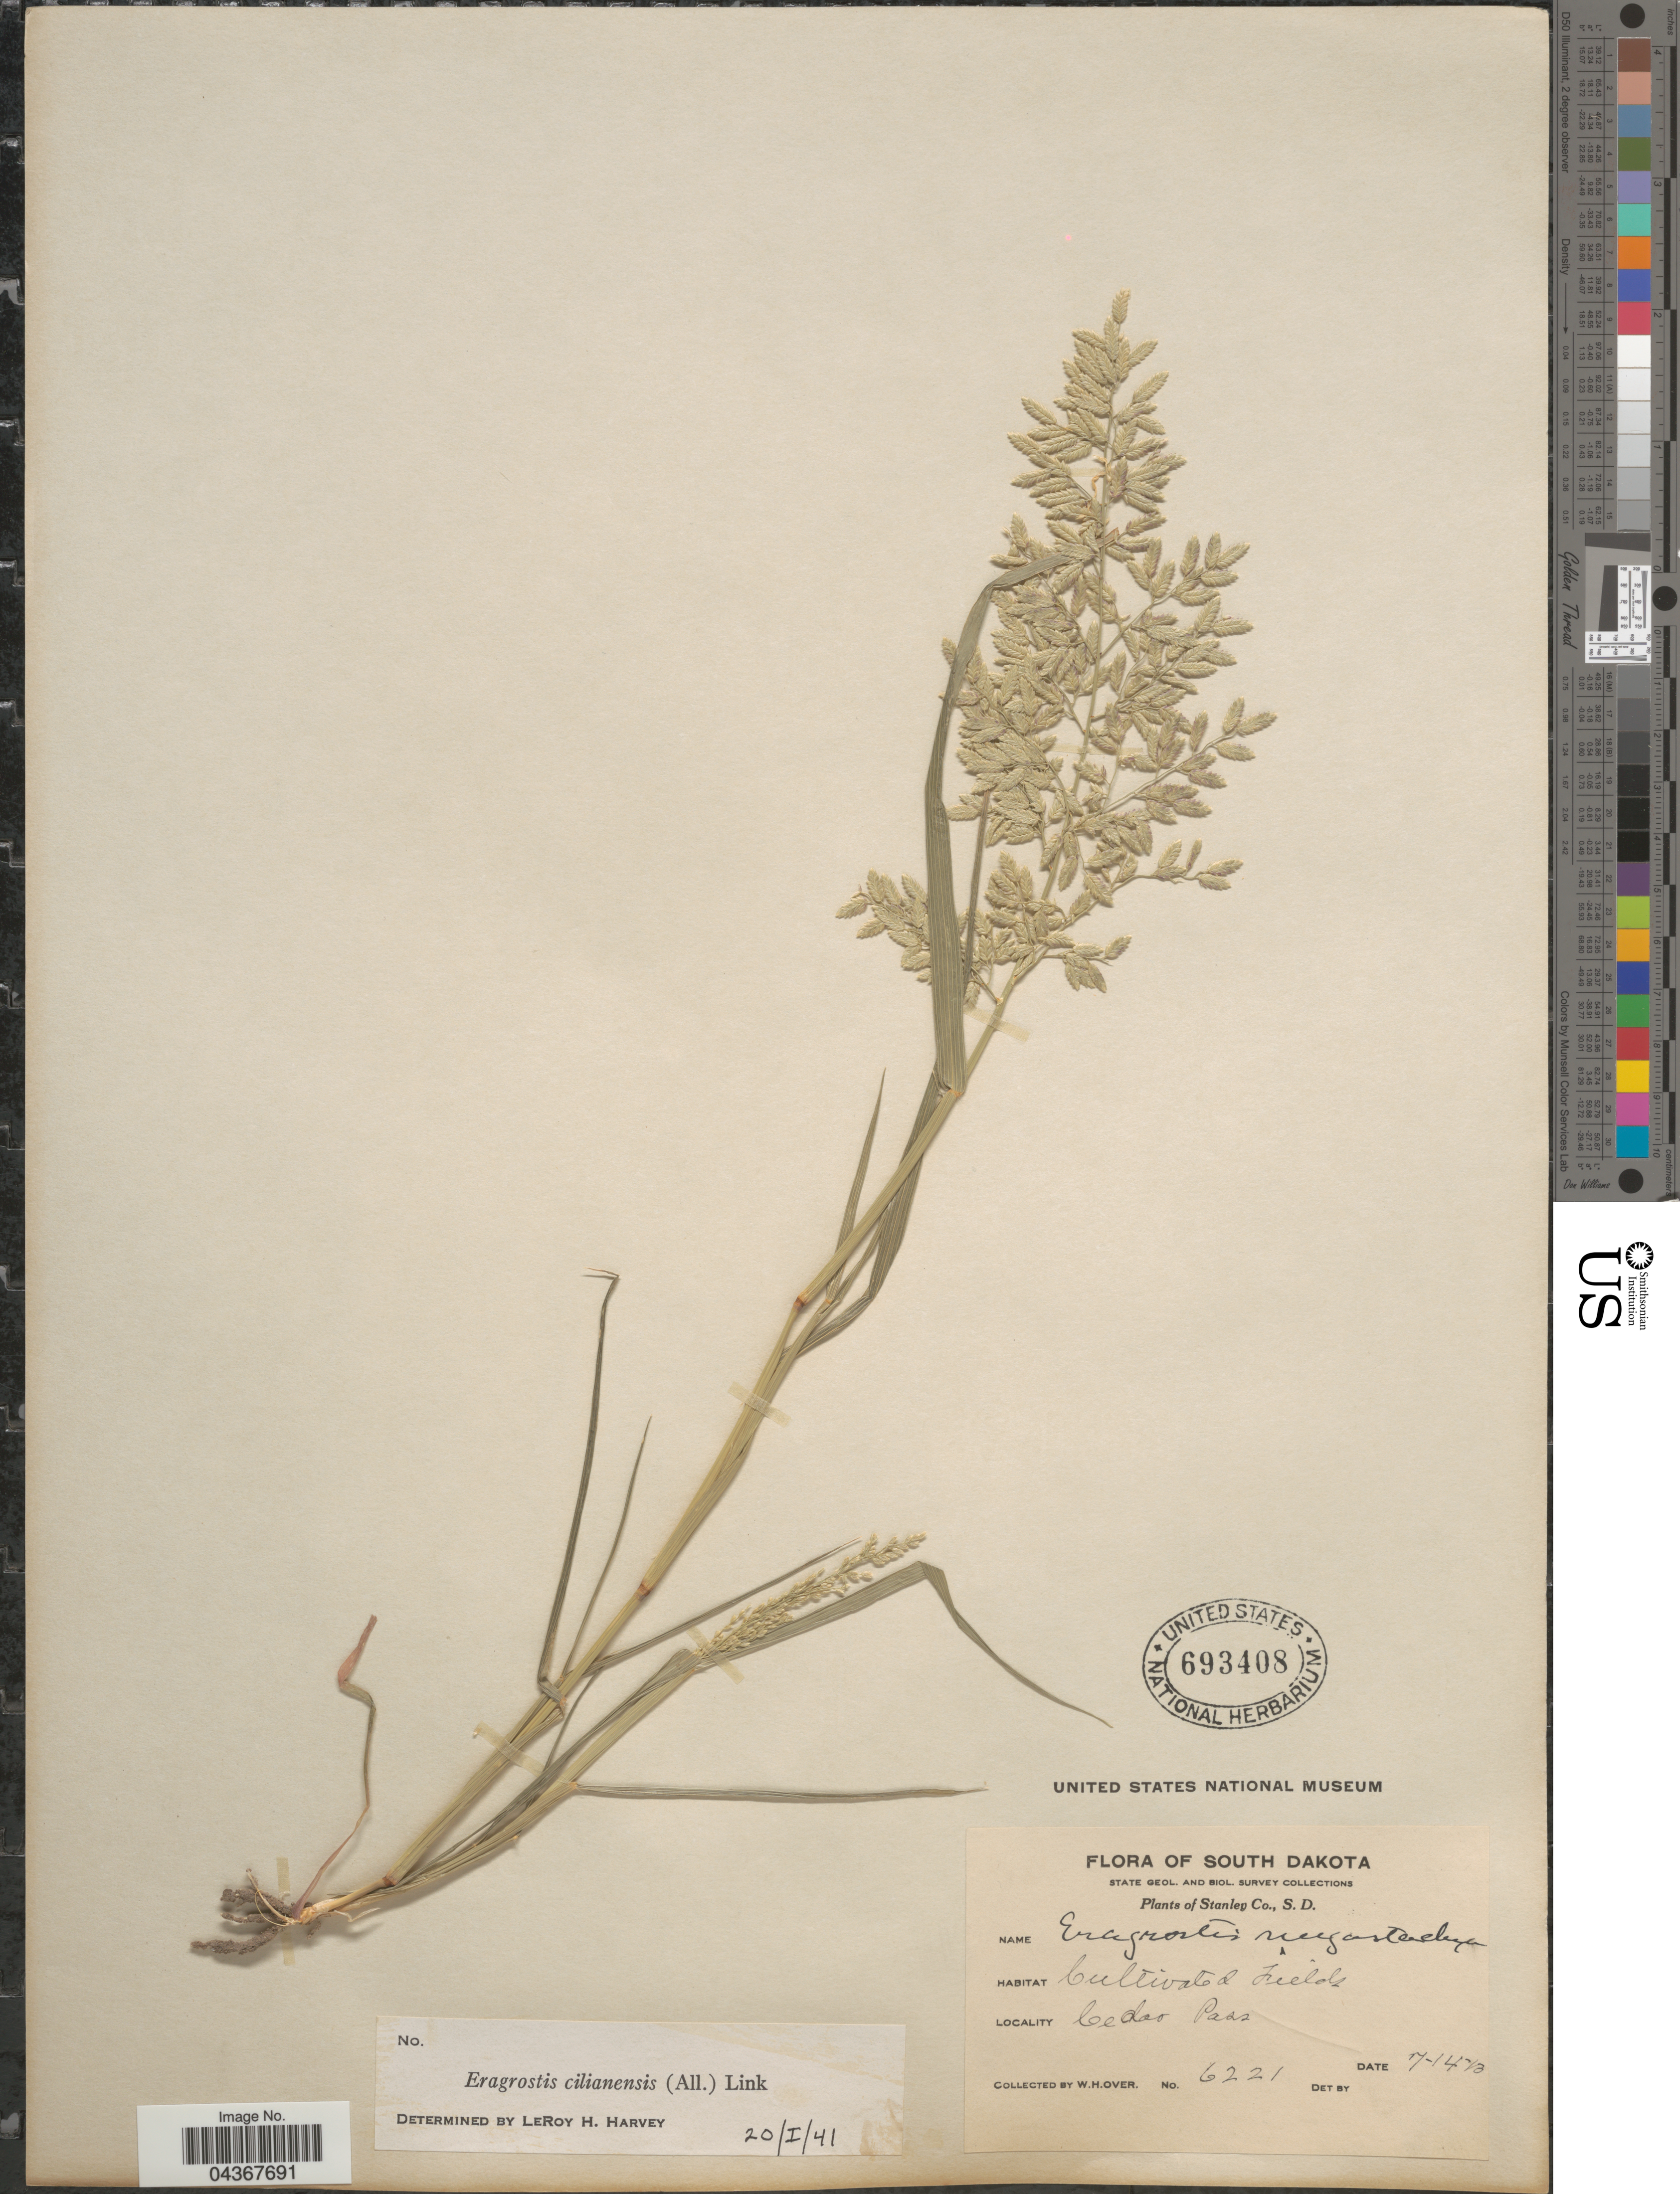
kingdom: Plantae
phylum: Tracheophyta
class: Liliopsida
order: Poales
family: Poaceae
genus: Eragrostis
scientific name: Eragrostis cilianensis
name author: (Bellardi) Vignolo ex Janch.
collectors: W. Over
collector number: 6221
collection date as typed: Transcribed d/m/y: 14/7/13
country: United States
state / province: South Dakota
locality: State Geol. and Biol. Survey. Stanley Co. Cedar Pass.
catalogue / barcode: US 693408